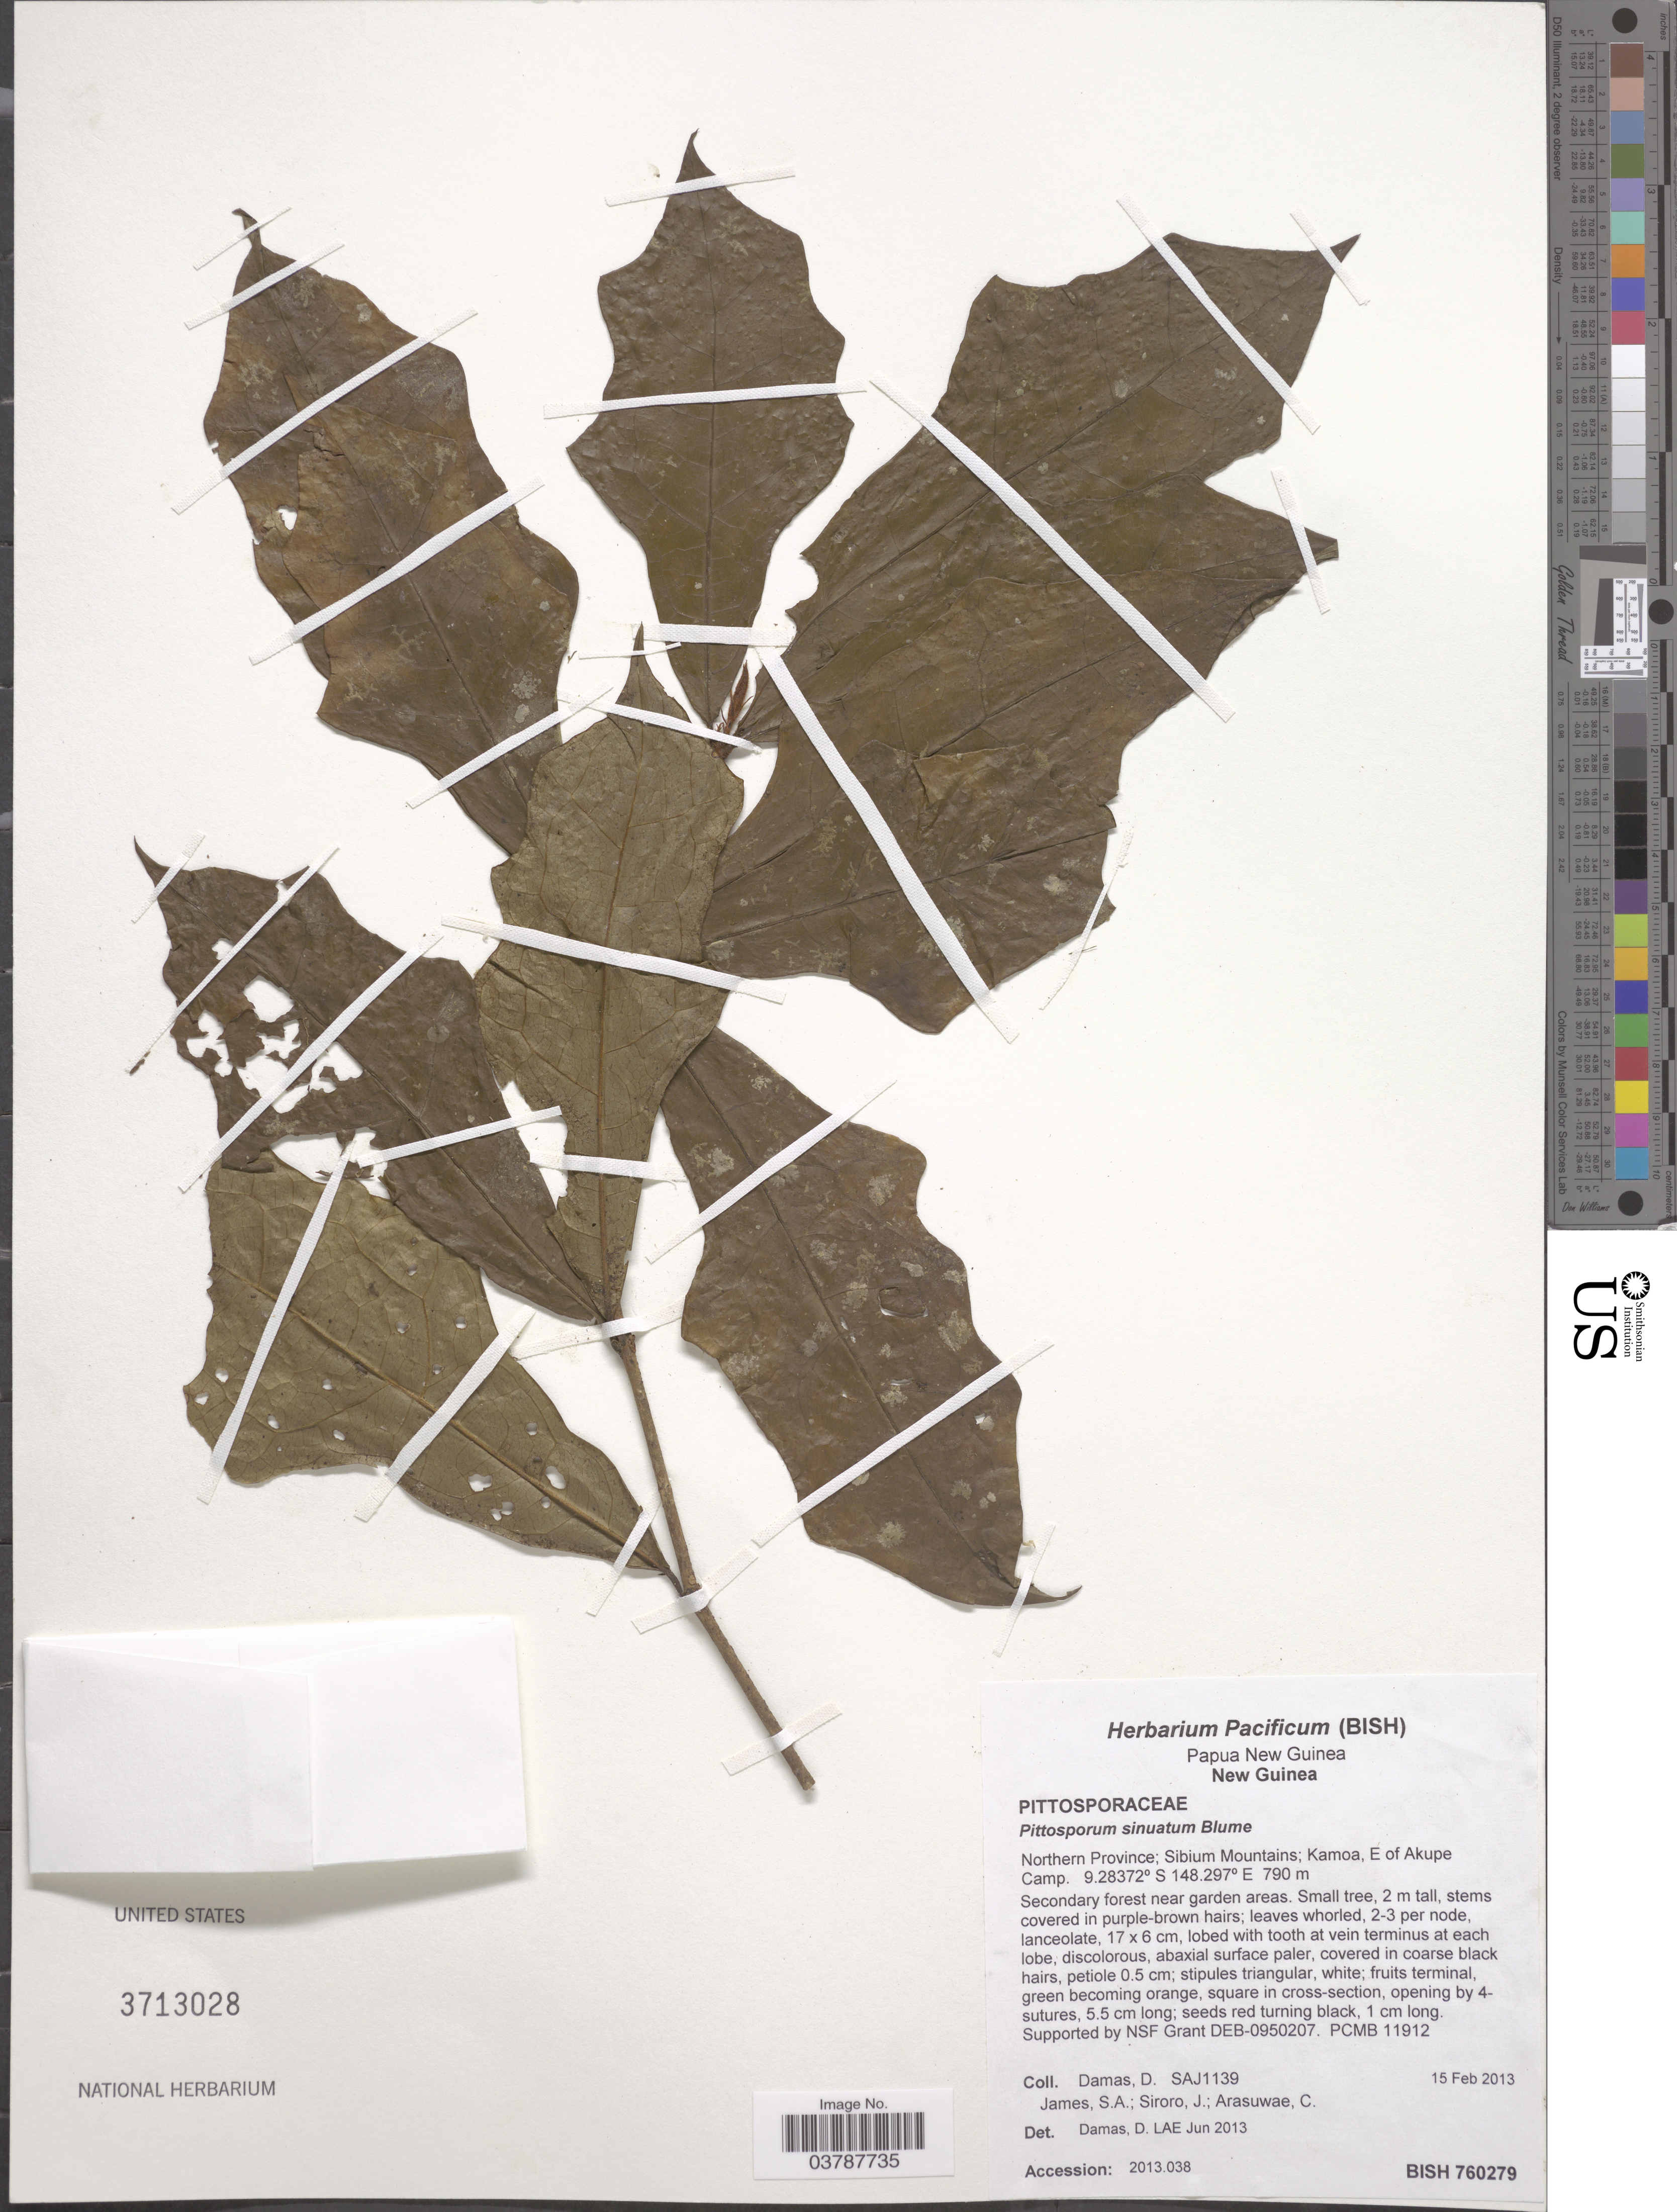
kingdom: Plantae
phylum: Tracheophyta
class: Magnoliopsida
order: Apiales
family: Pittosporaceae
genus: Pittosporum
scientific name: Pittosporum sinuatum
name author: Blume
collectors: D. Damas, S. James, J. Siroro & C. Arasuwae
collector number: SAJ1139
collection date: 2013-02-15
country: Papua New Guinea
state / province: Northern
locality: Sibium Mountains; Kamoa, E of Akupe Camp.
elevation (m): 790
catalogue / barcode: US 3713028